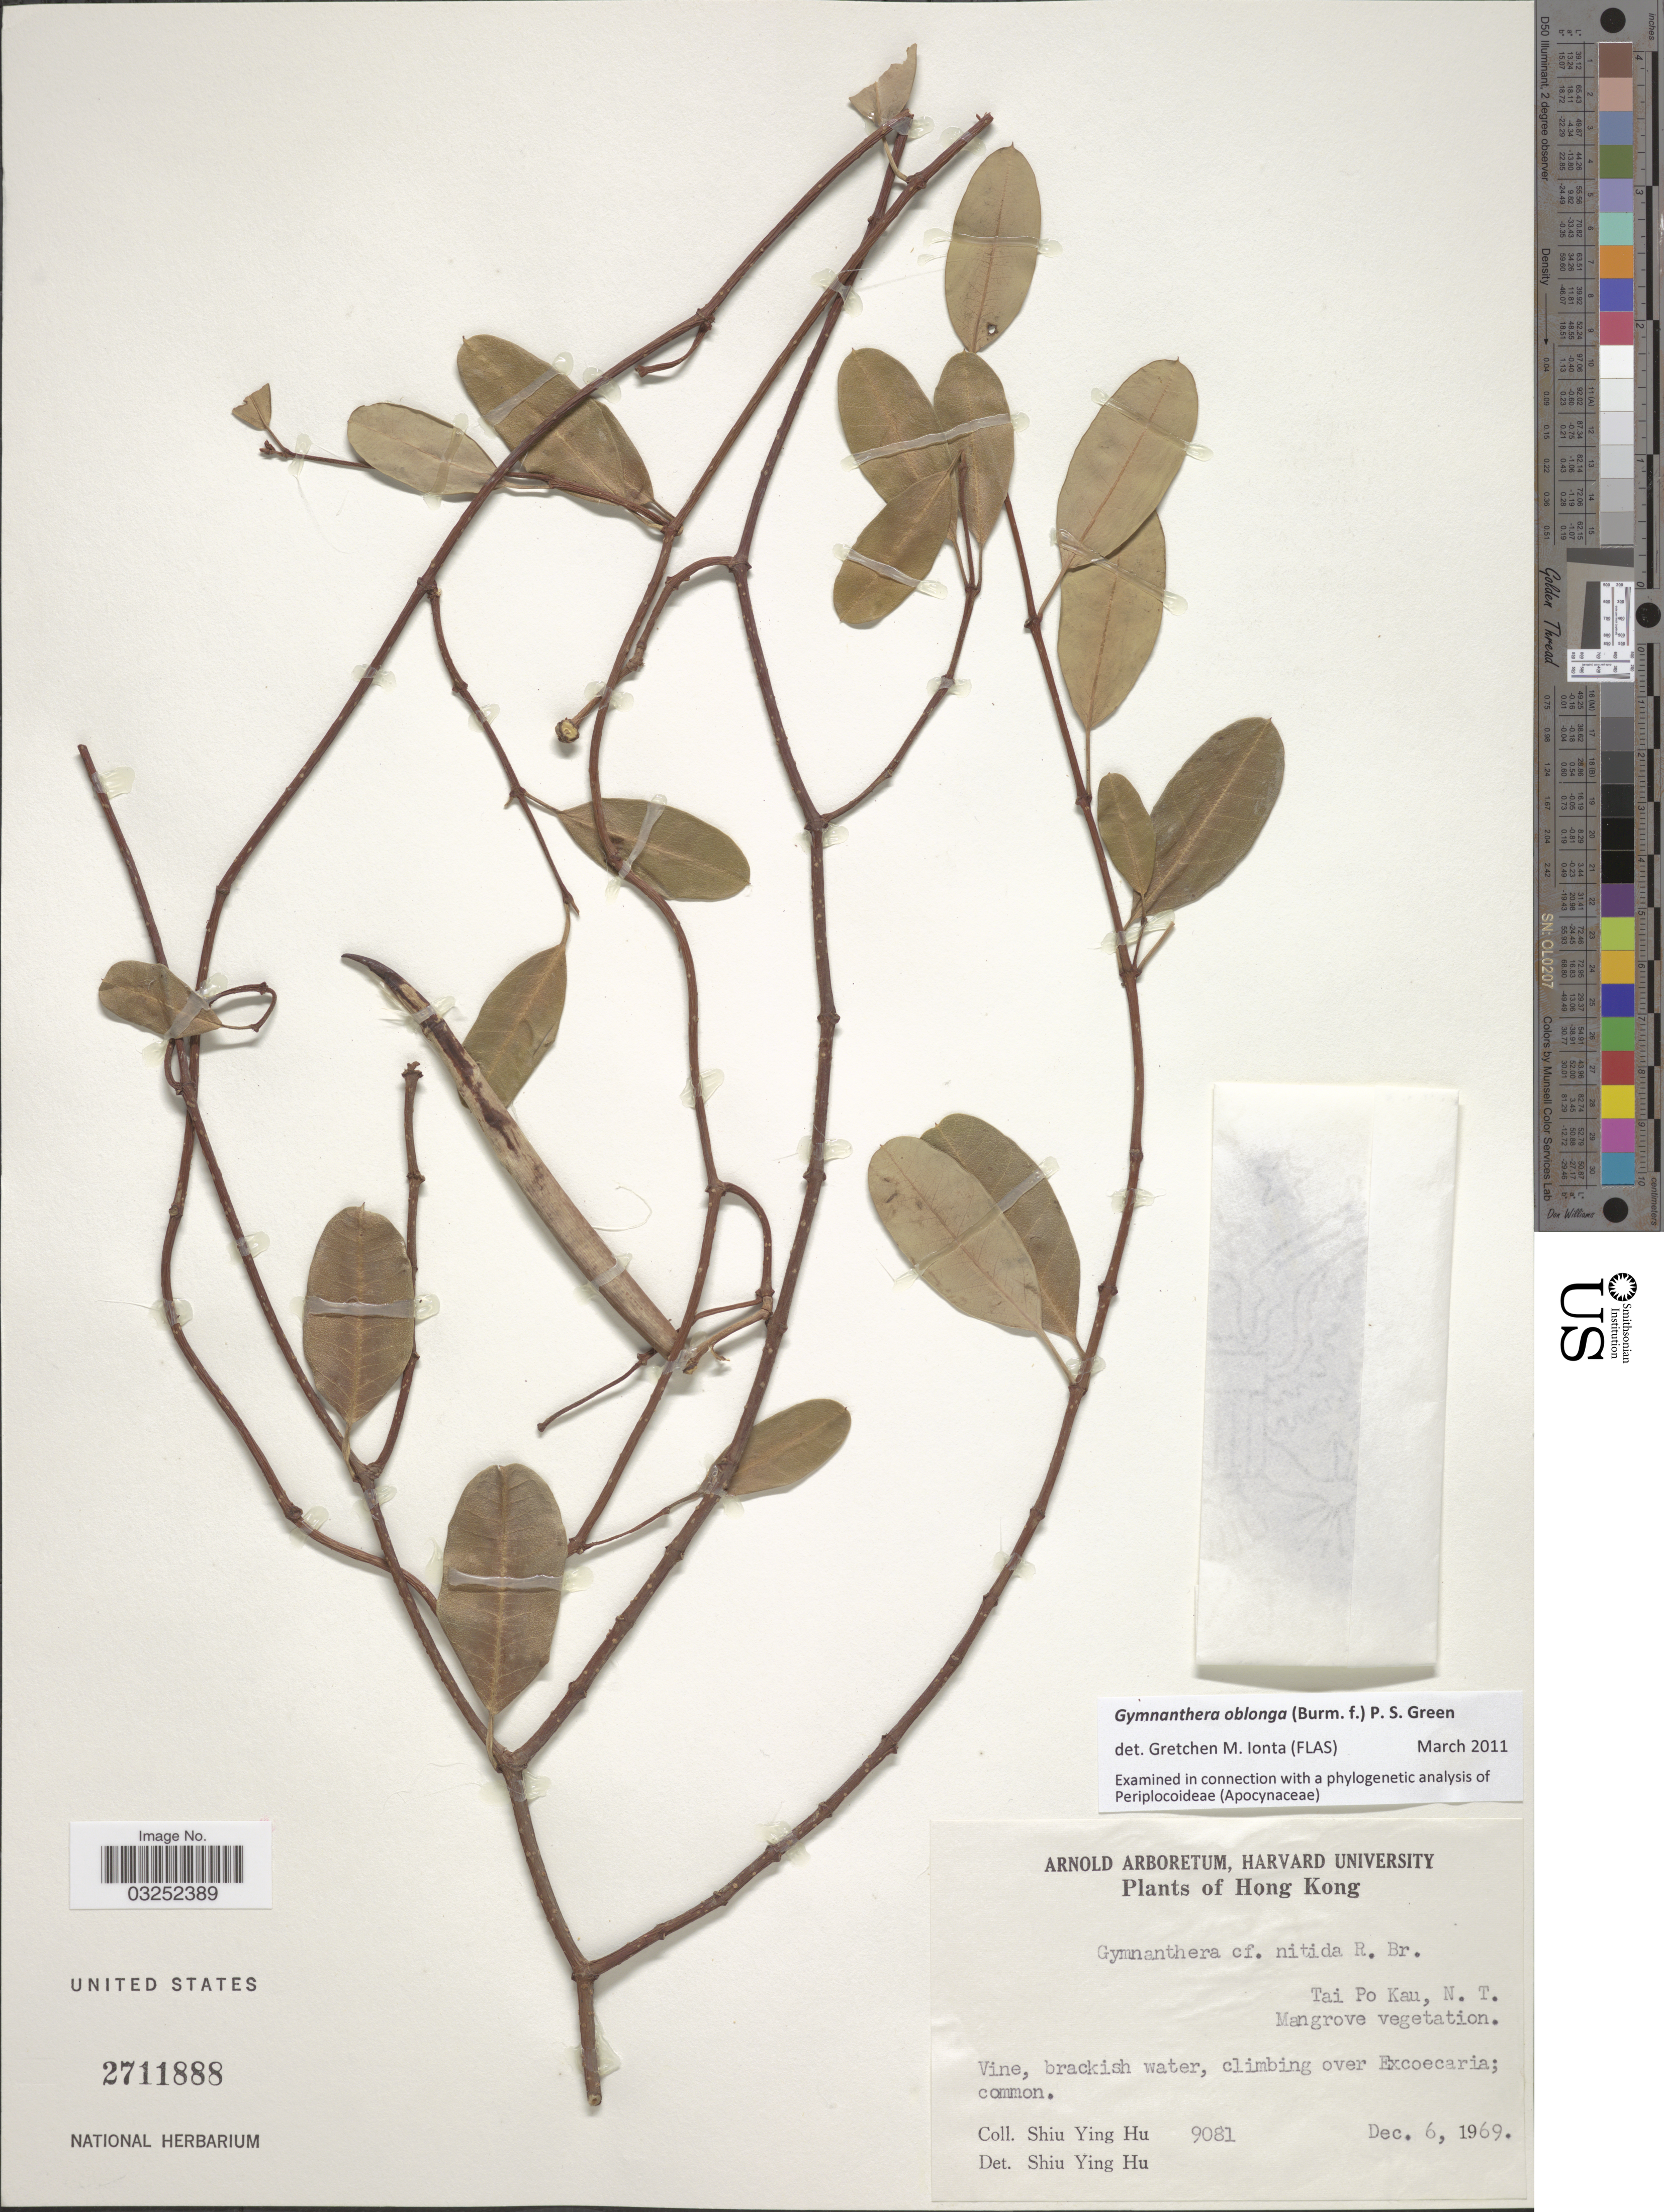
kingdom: Plantae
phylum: Tracheophyta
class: Magnoliopsida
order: Gentianales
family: Apocynaceae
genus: Gymnanthera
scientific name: Gymnanthera oblonga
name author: (Burm. f.) P.S. Green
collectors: S. Y. Hu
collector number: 9081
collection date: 1969-12-06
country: China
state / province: Hong Kong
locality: Tai Po Kau, N.T., Mangrove vegetation.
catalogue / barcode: US 2711888